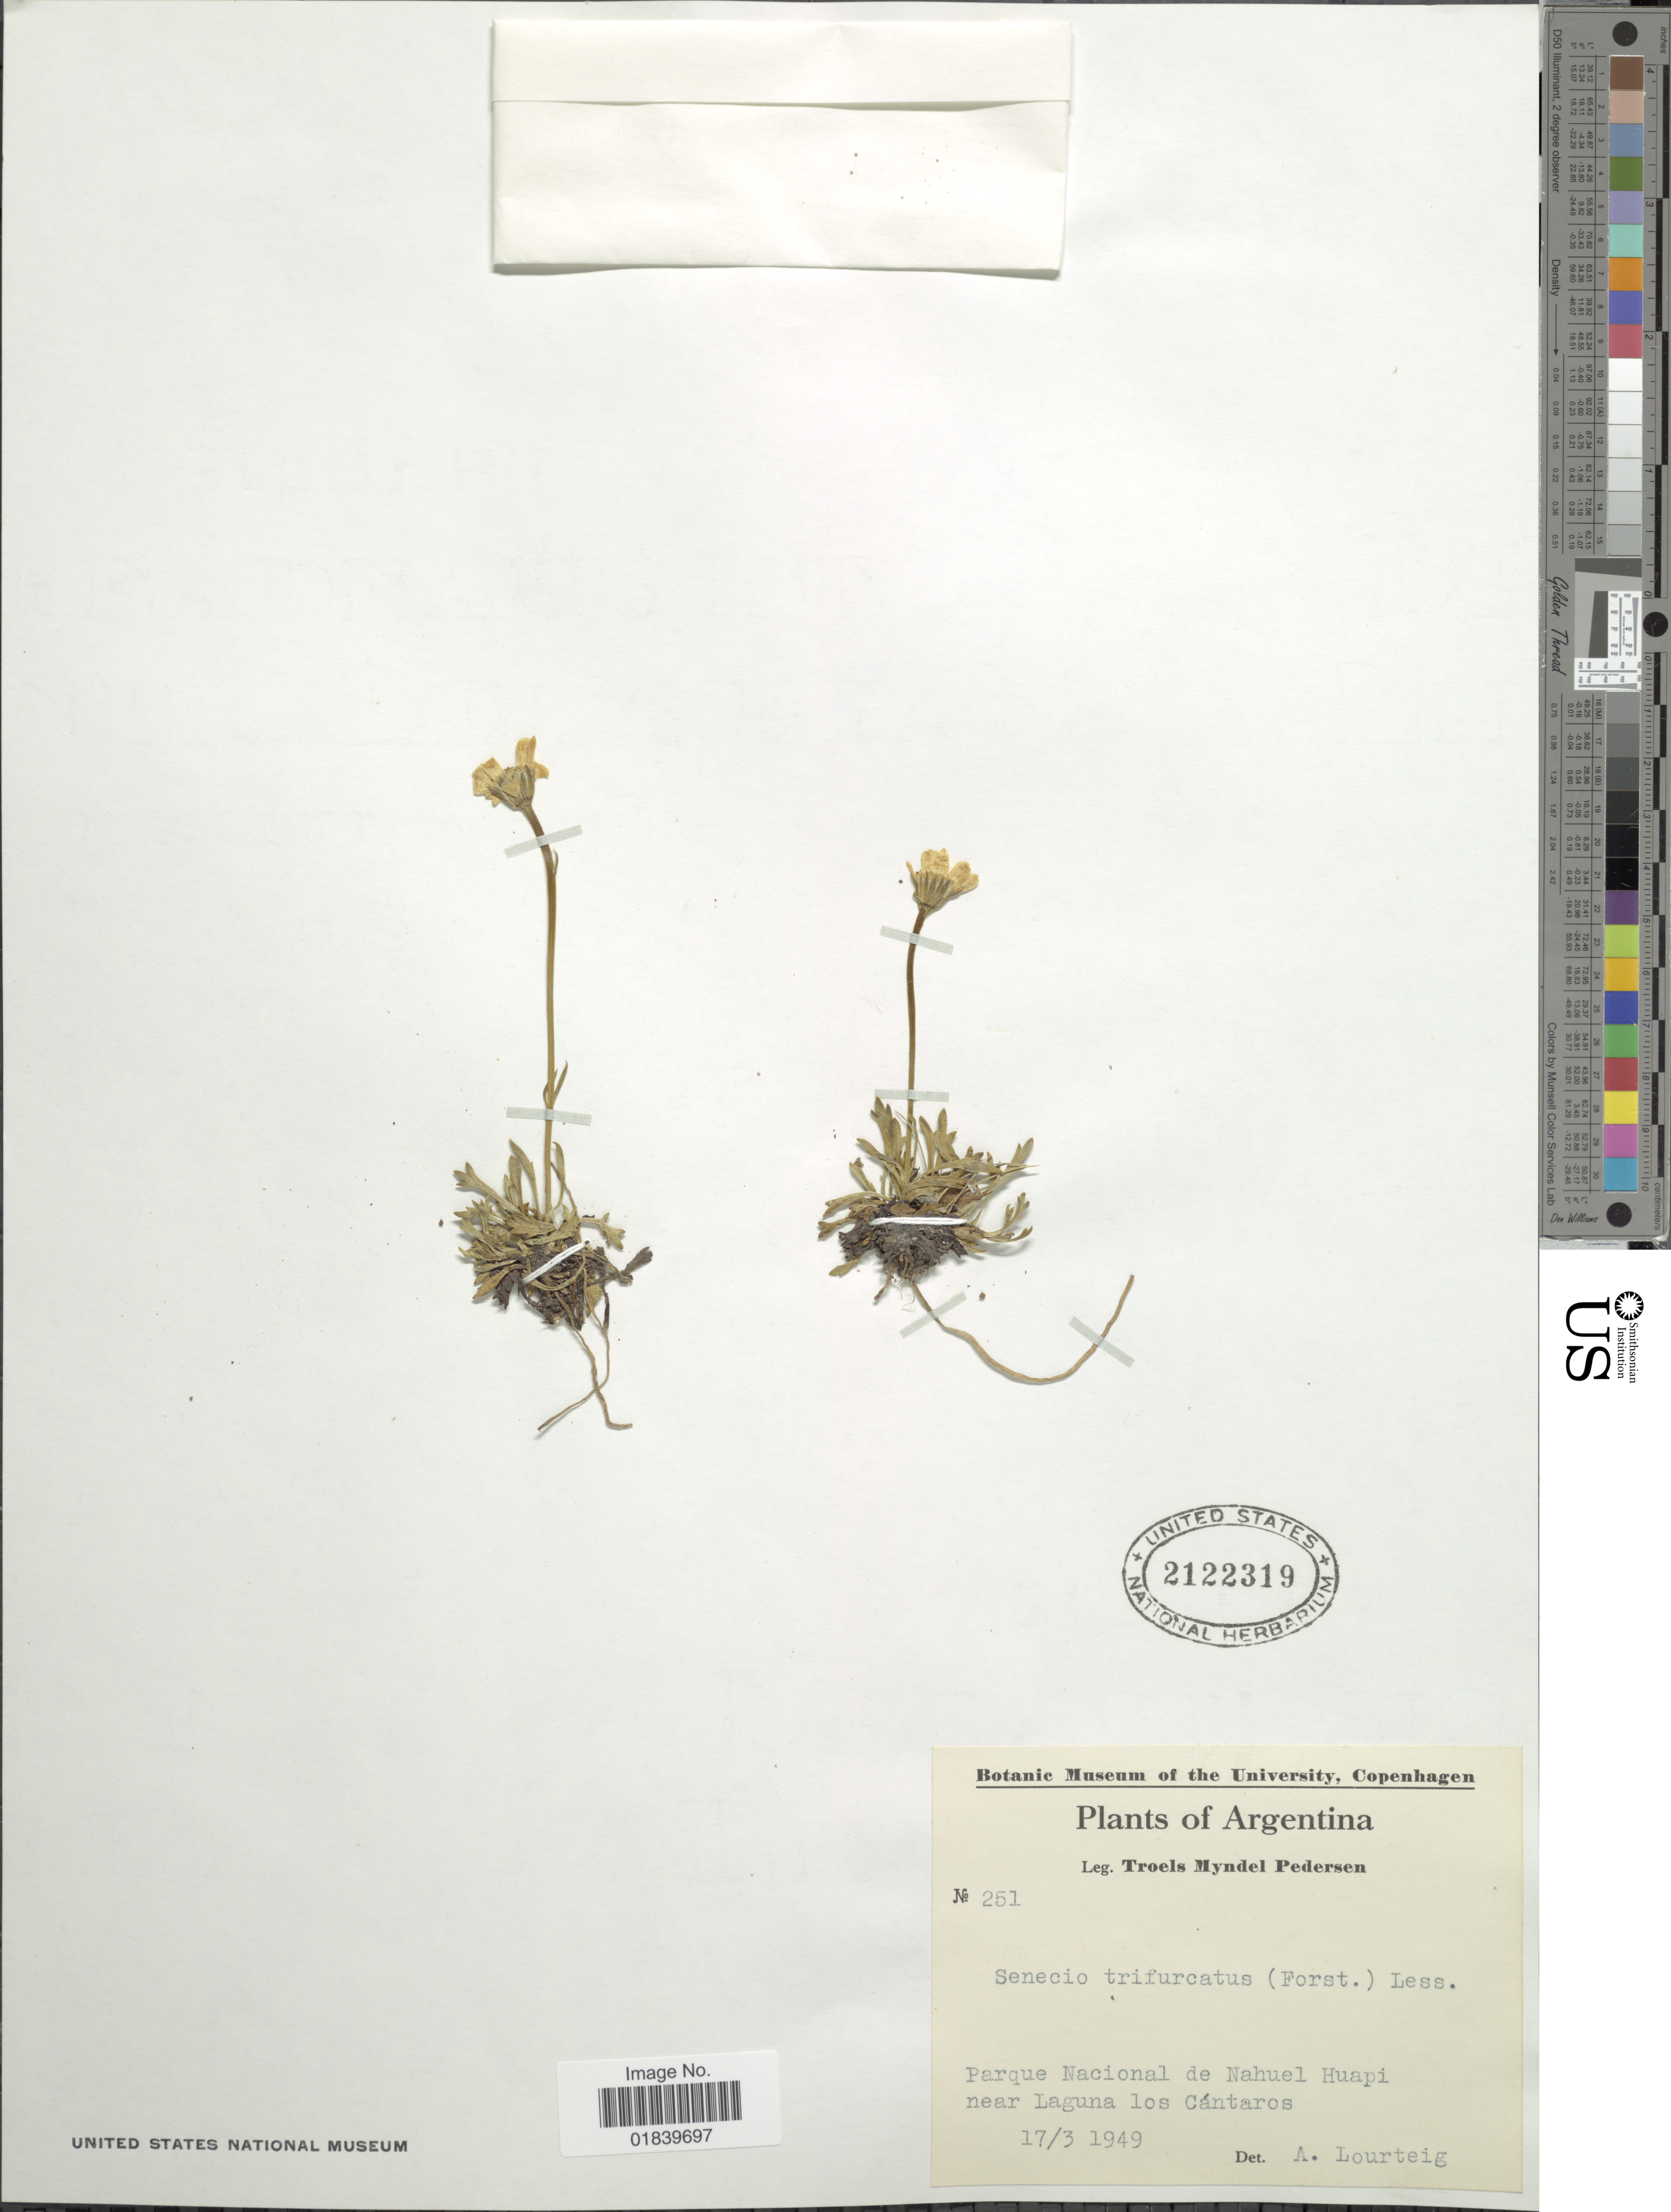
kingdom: Plantae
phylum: Tracheophyta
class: Magnoliopsida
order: Asterales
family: Asteraceae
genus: Senecio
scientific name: Senecio trifurcatus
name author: (G. Forst.) Less.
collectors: T. Pederson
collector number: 251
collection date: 1949-03-17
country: Argentina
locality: Parque Nacional de Nahuel Huapi near Laguna los Cantaros.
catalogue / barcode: US 2122319